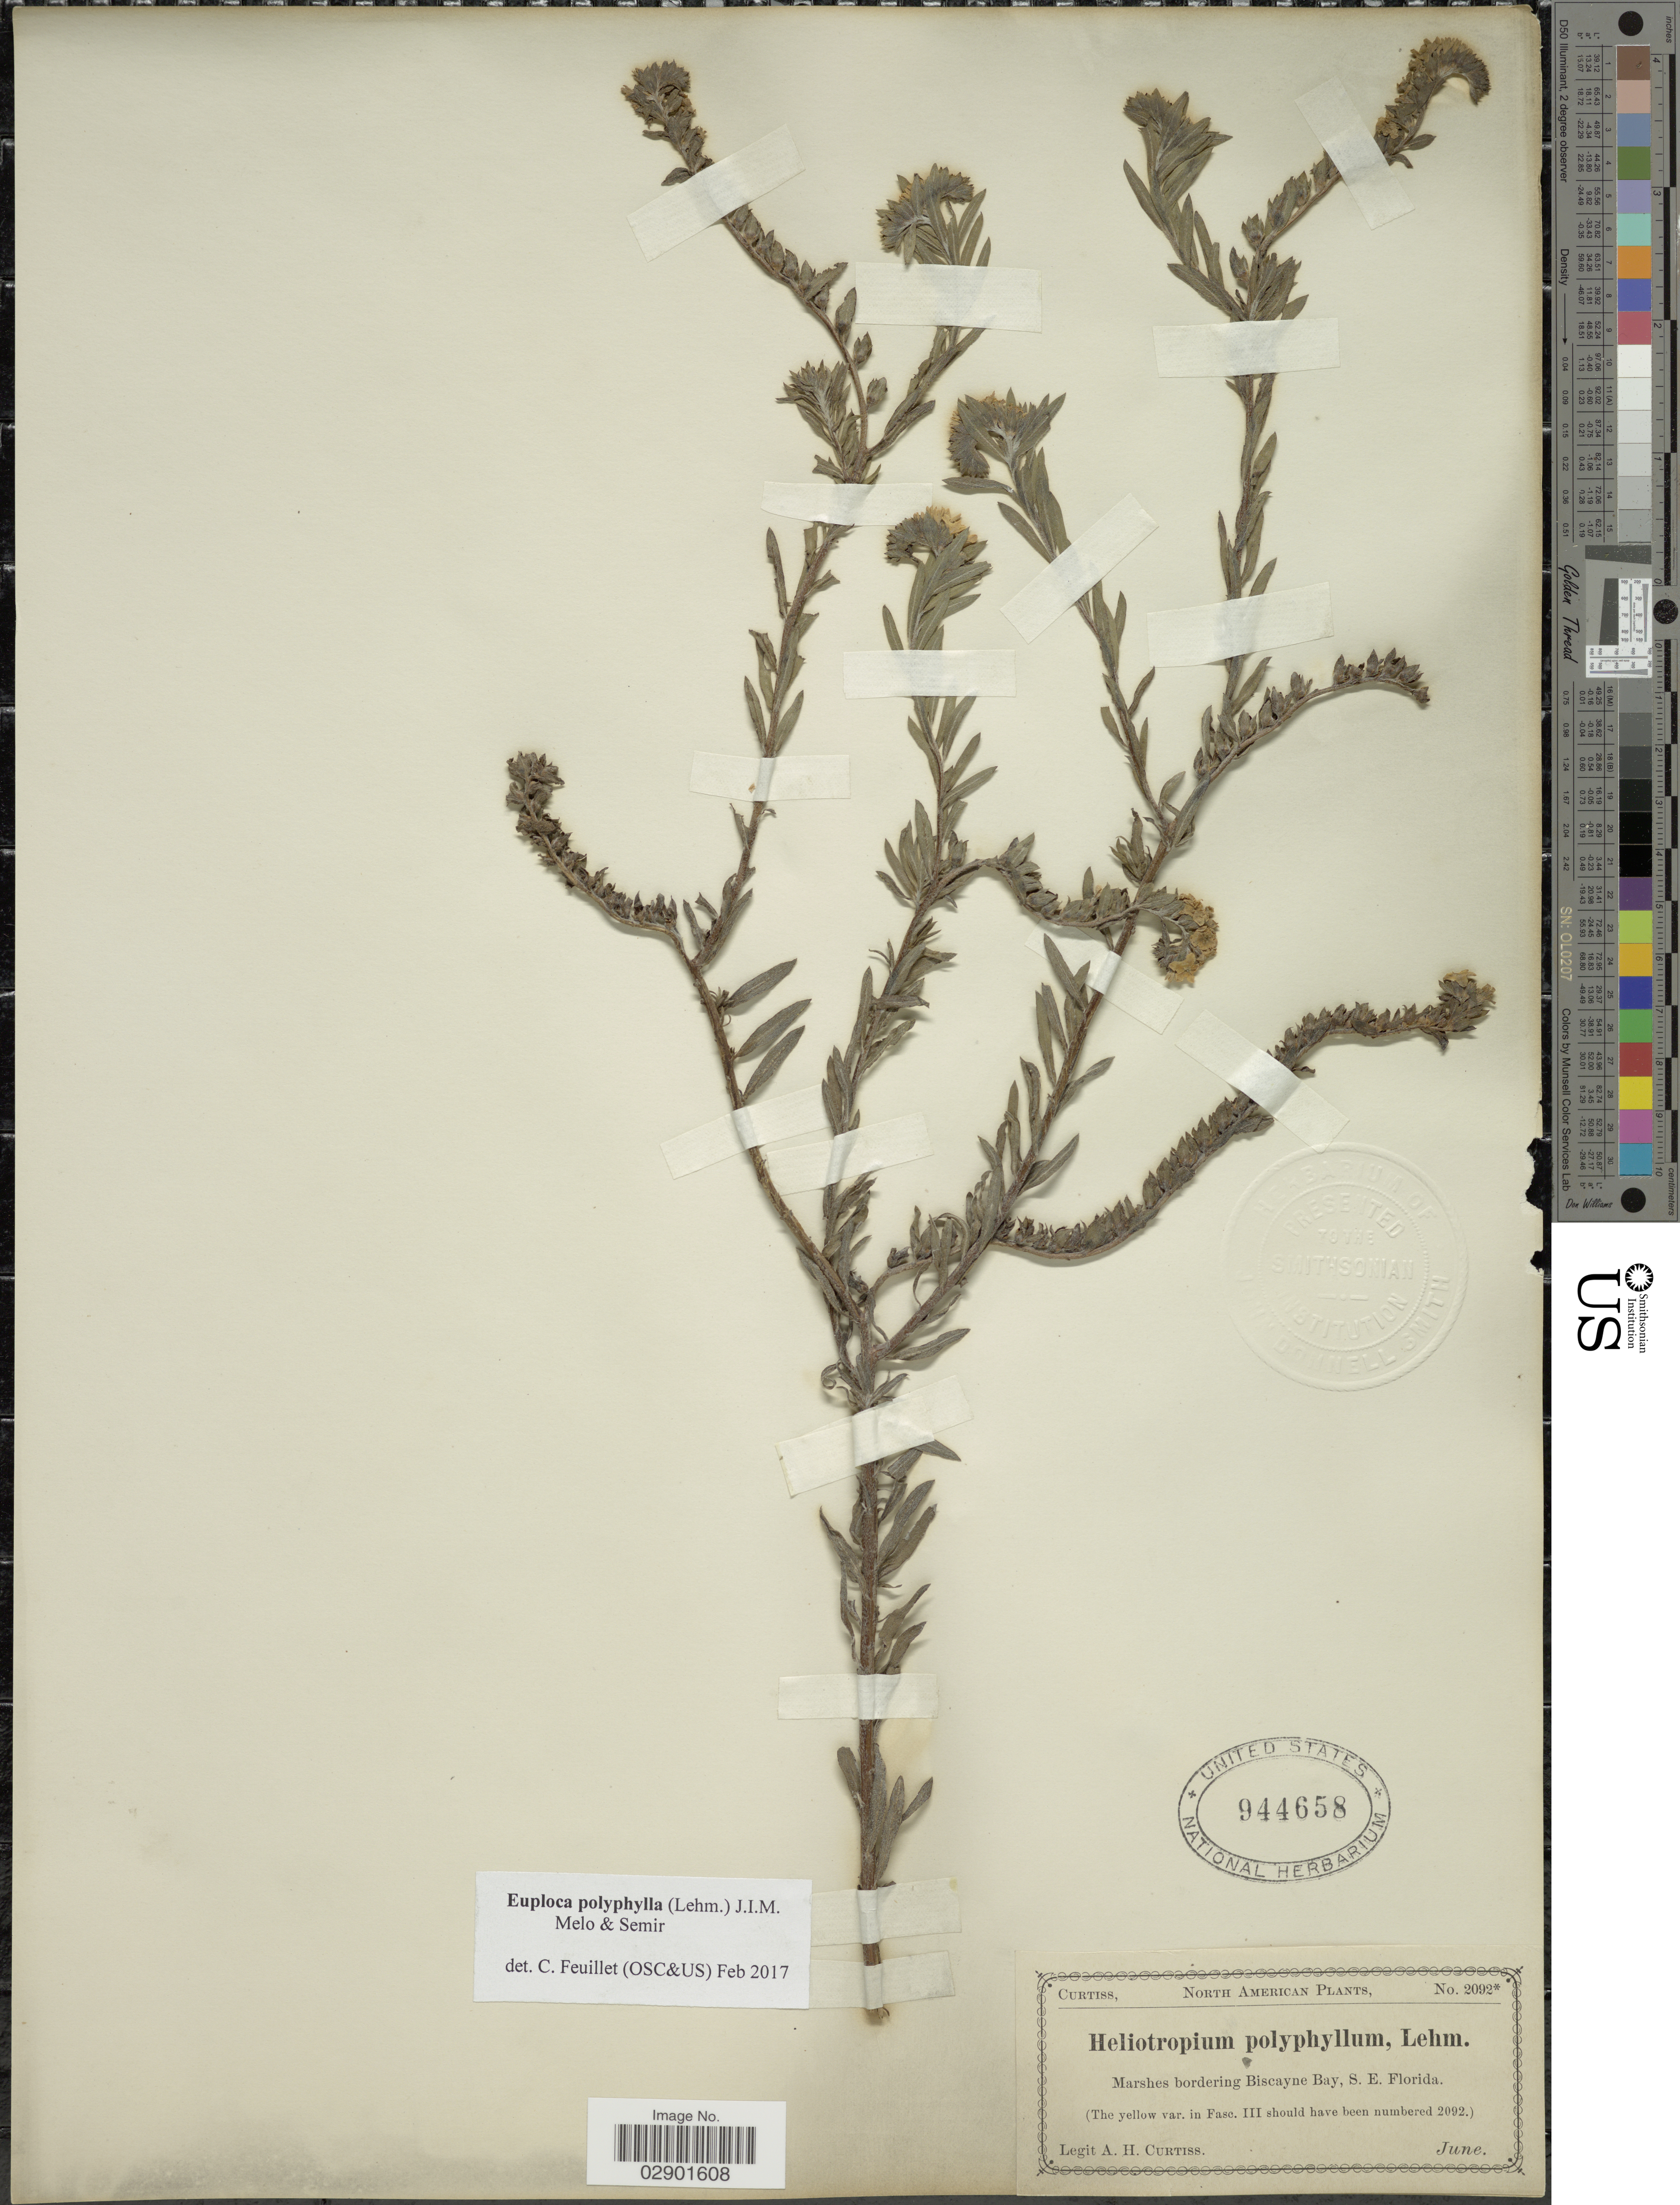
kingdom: Plantae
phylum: Tracheophyta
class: Magnoliopsida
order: Boraginales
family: Heliotropiaceae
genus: Euploca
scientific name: Euploca polyphylla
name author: (Lehm.) J.I.M. Melo & Semir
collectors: A. H. Curtiss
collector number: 2092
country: United States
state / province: Florida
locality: North America. Marshes bordering Biscayne Bay, S. E. Florida.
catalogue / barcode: US 944658